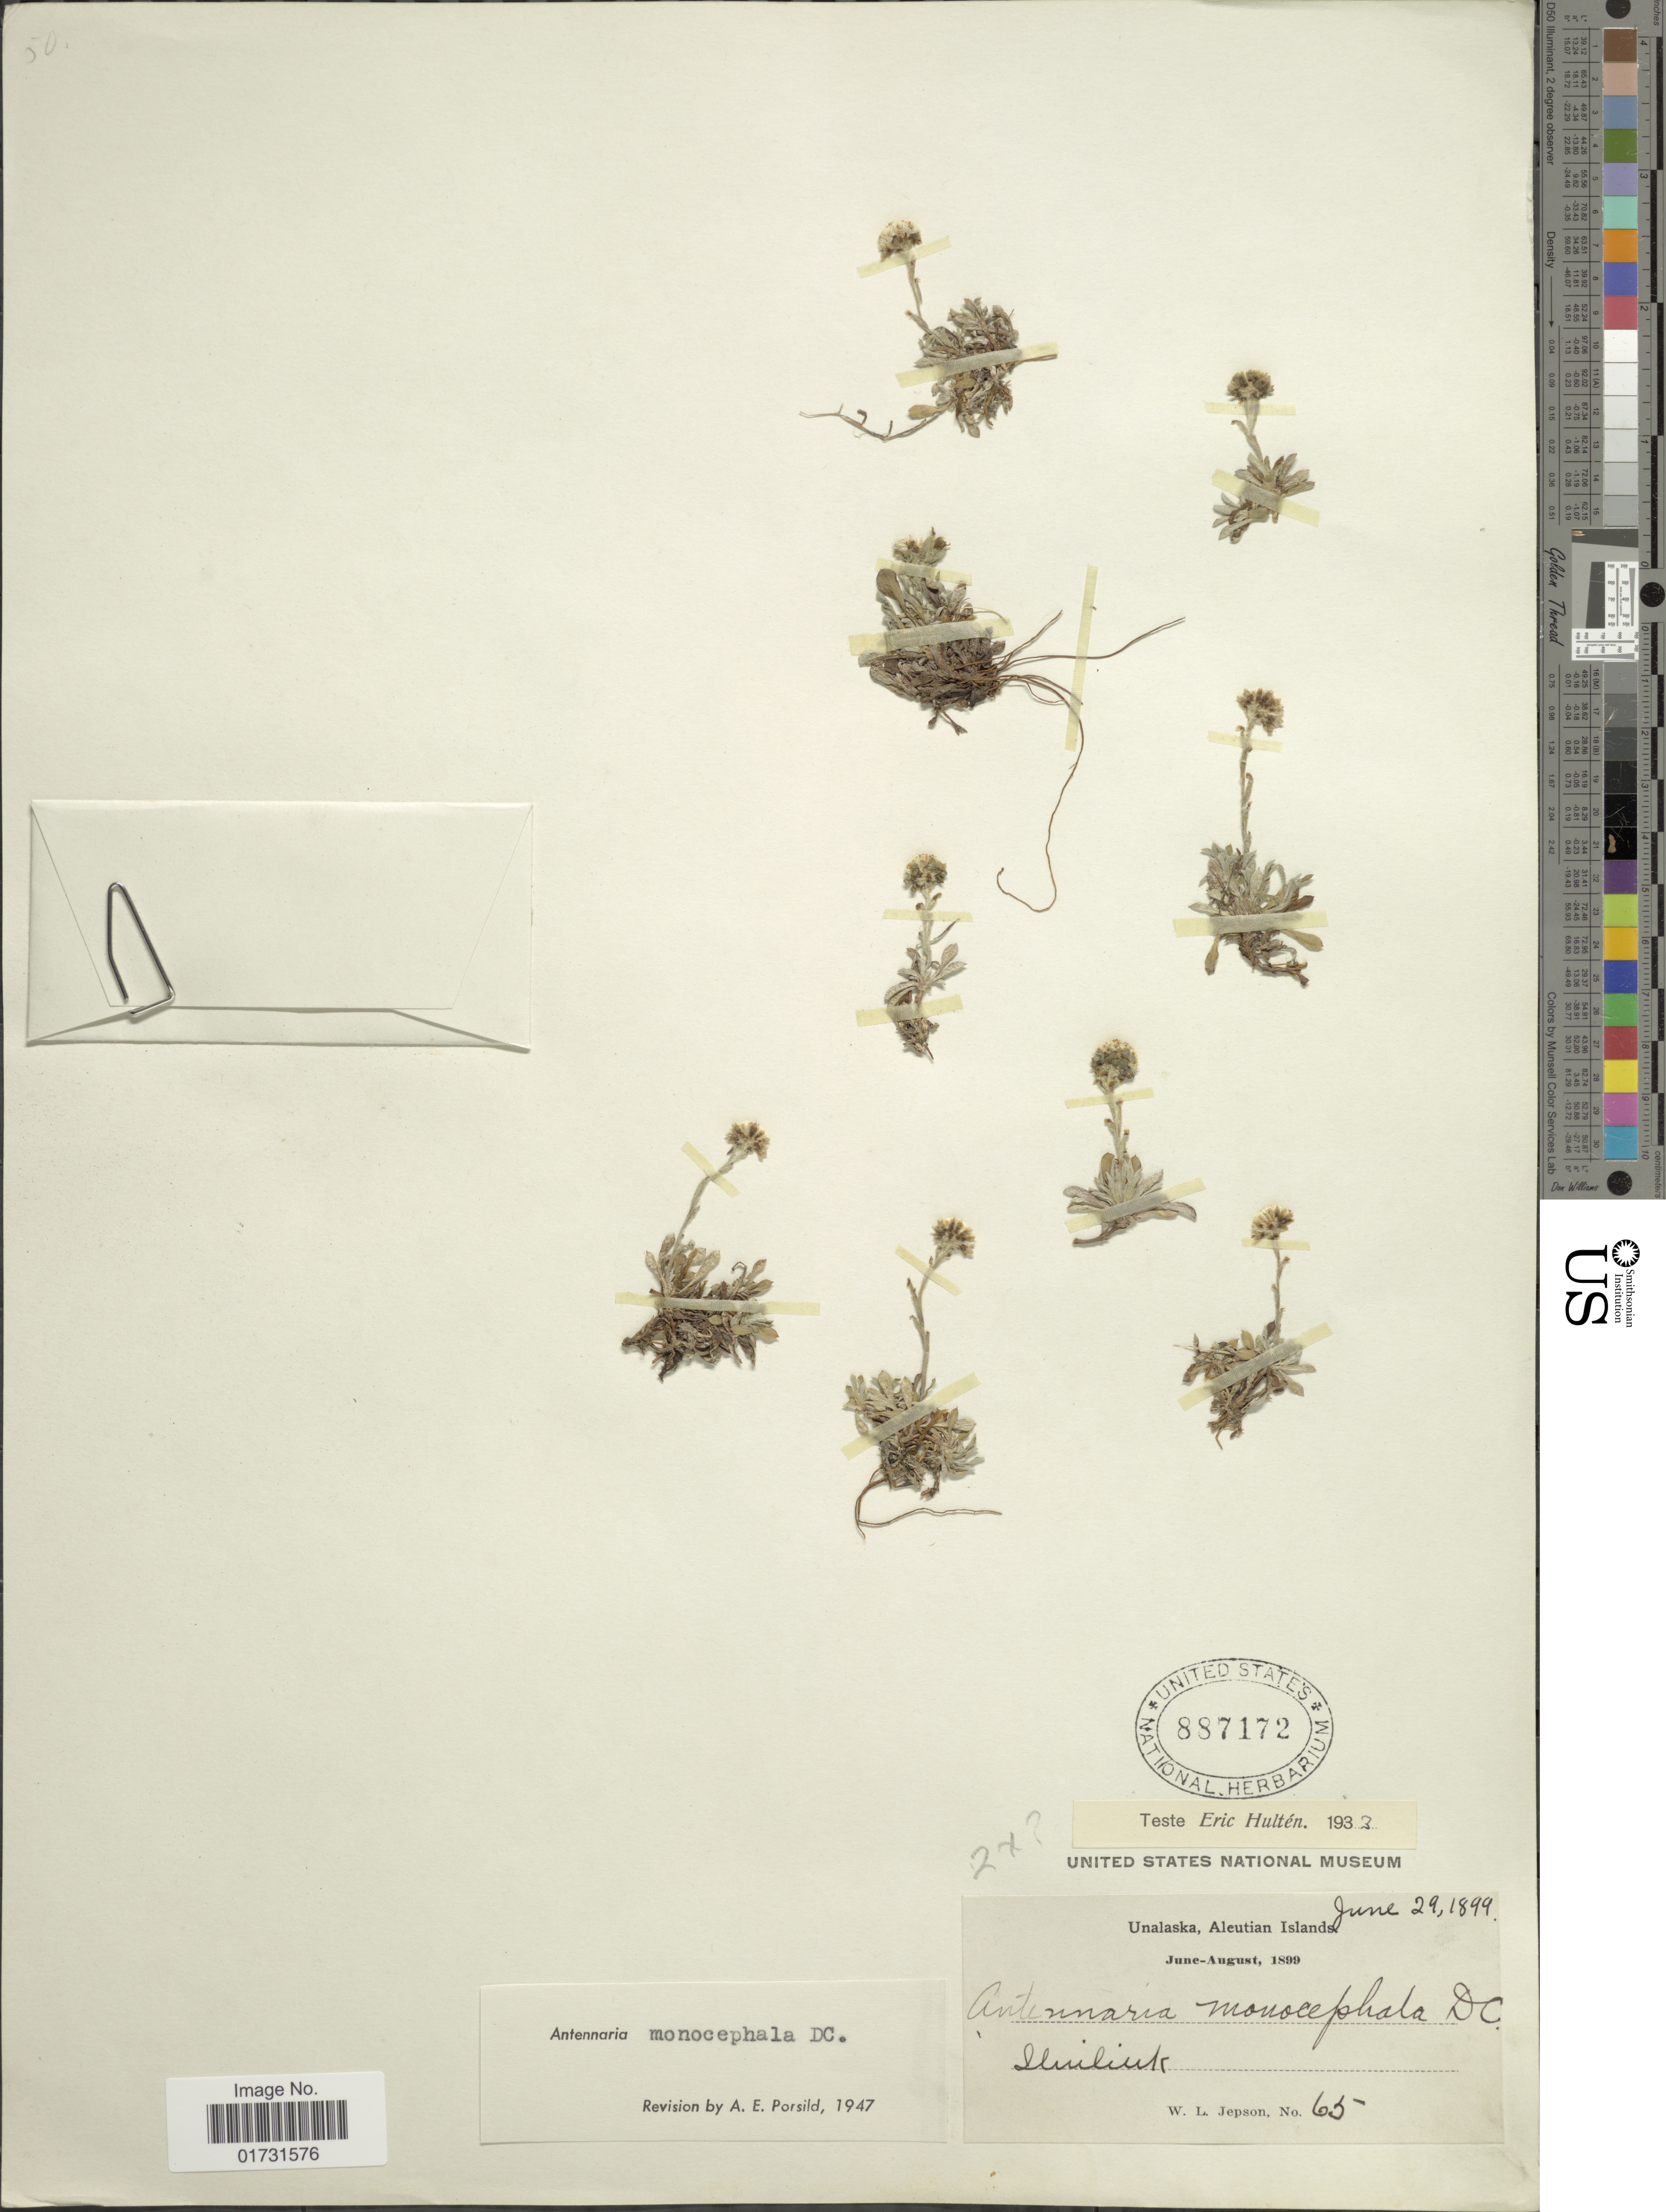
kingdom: Plantae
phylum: Tracheophyta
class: Magnoliopsida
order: Asterales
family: Asteraceae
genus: Antennaria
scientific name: Antennaria monocephala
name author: DC.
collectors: W. L. Jepson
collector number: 65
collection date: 1899-06-29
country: United States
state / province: Alaska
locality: Unalaska, Aleutian Islands. Iluiliuk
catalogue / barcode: US 887172